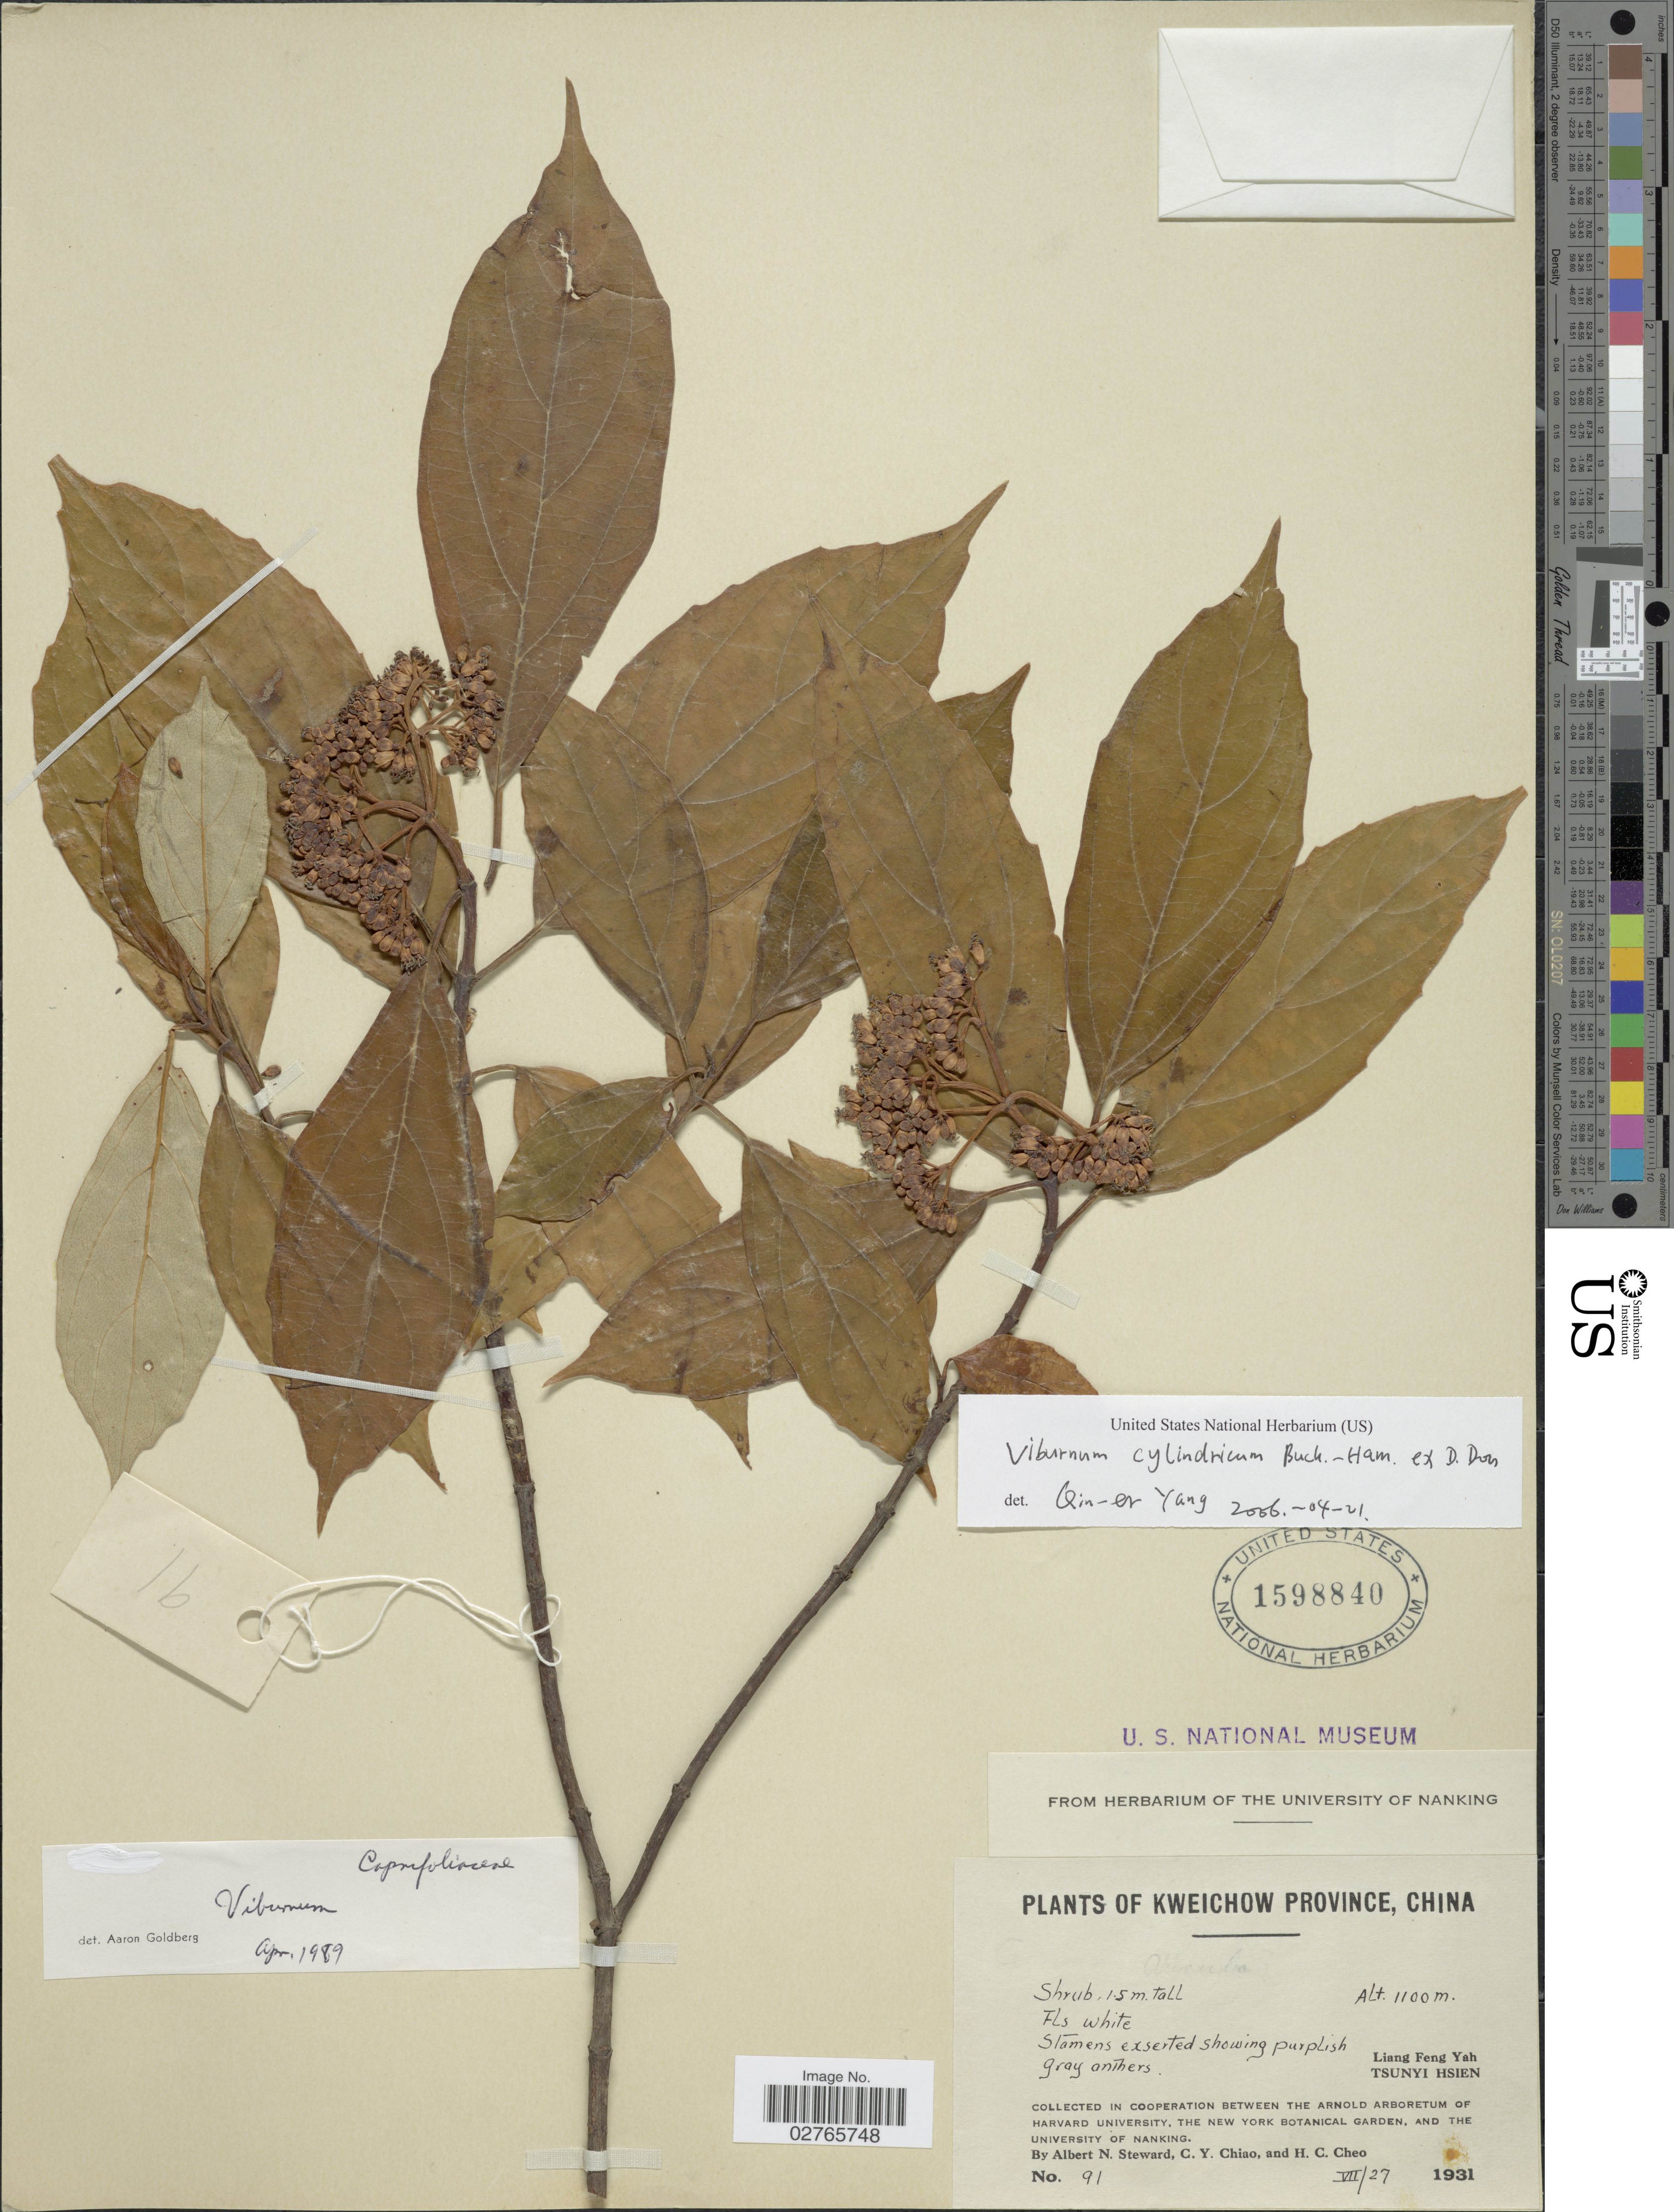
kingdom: Plantae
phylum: Tracheophyta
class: Magnoliopsida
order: Dipsacales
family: Viburnaceae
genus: Viburnum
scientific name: Viburnum cylindricum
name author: Buch.-Ham.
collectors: A. N. Steward, C. Y. Chiao & H. Cheo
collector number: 91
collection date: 1931-07-27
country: China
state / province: Guizhou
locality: Kweichow Province. Liang Feng Yah, Tsunyi Hsien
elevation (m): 1100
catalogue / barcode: US 1598840